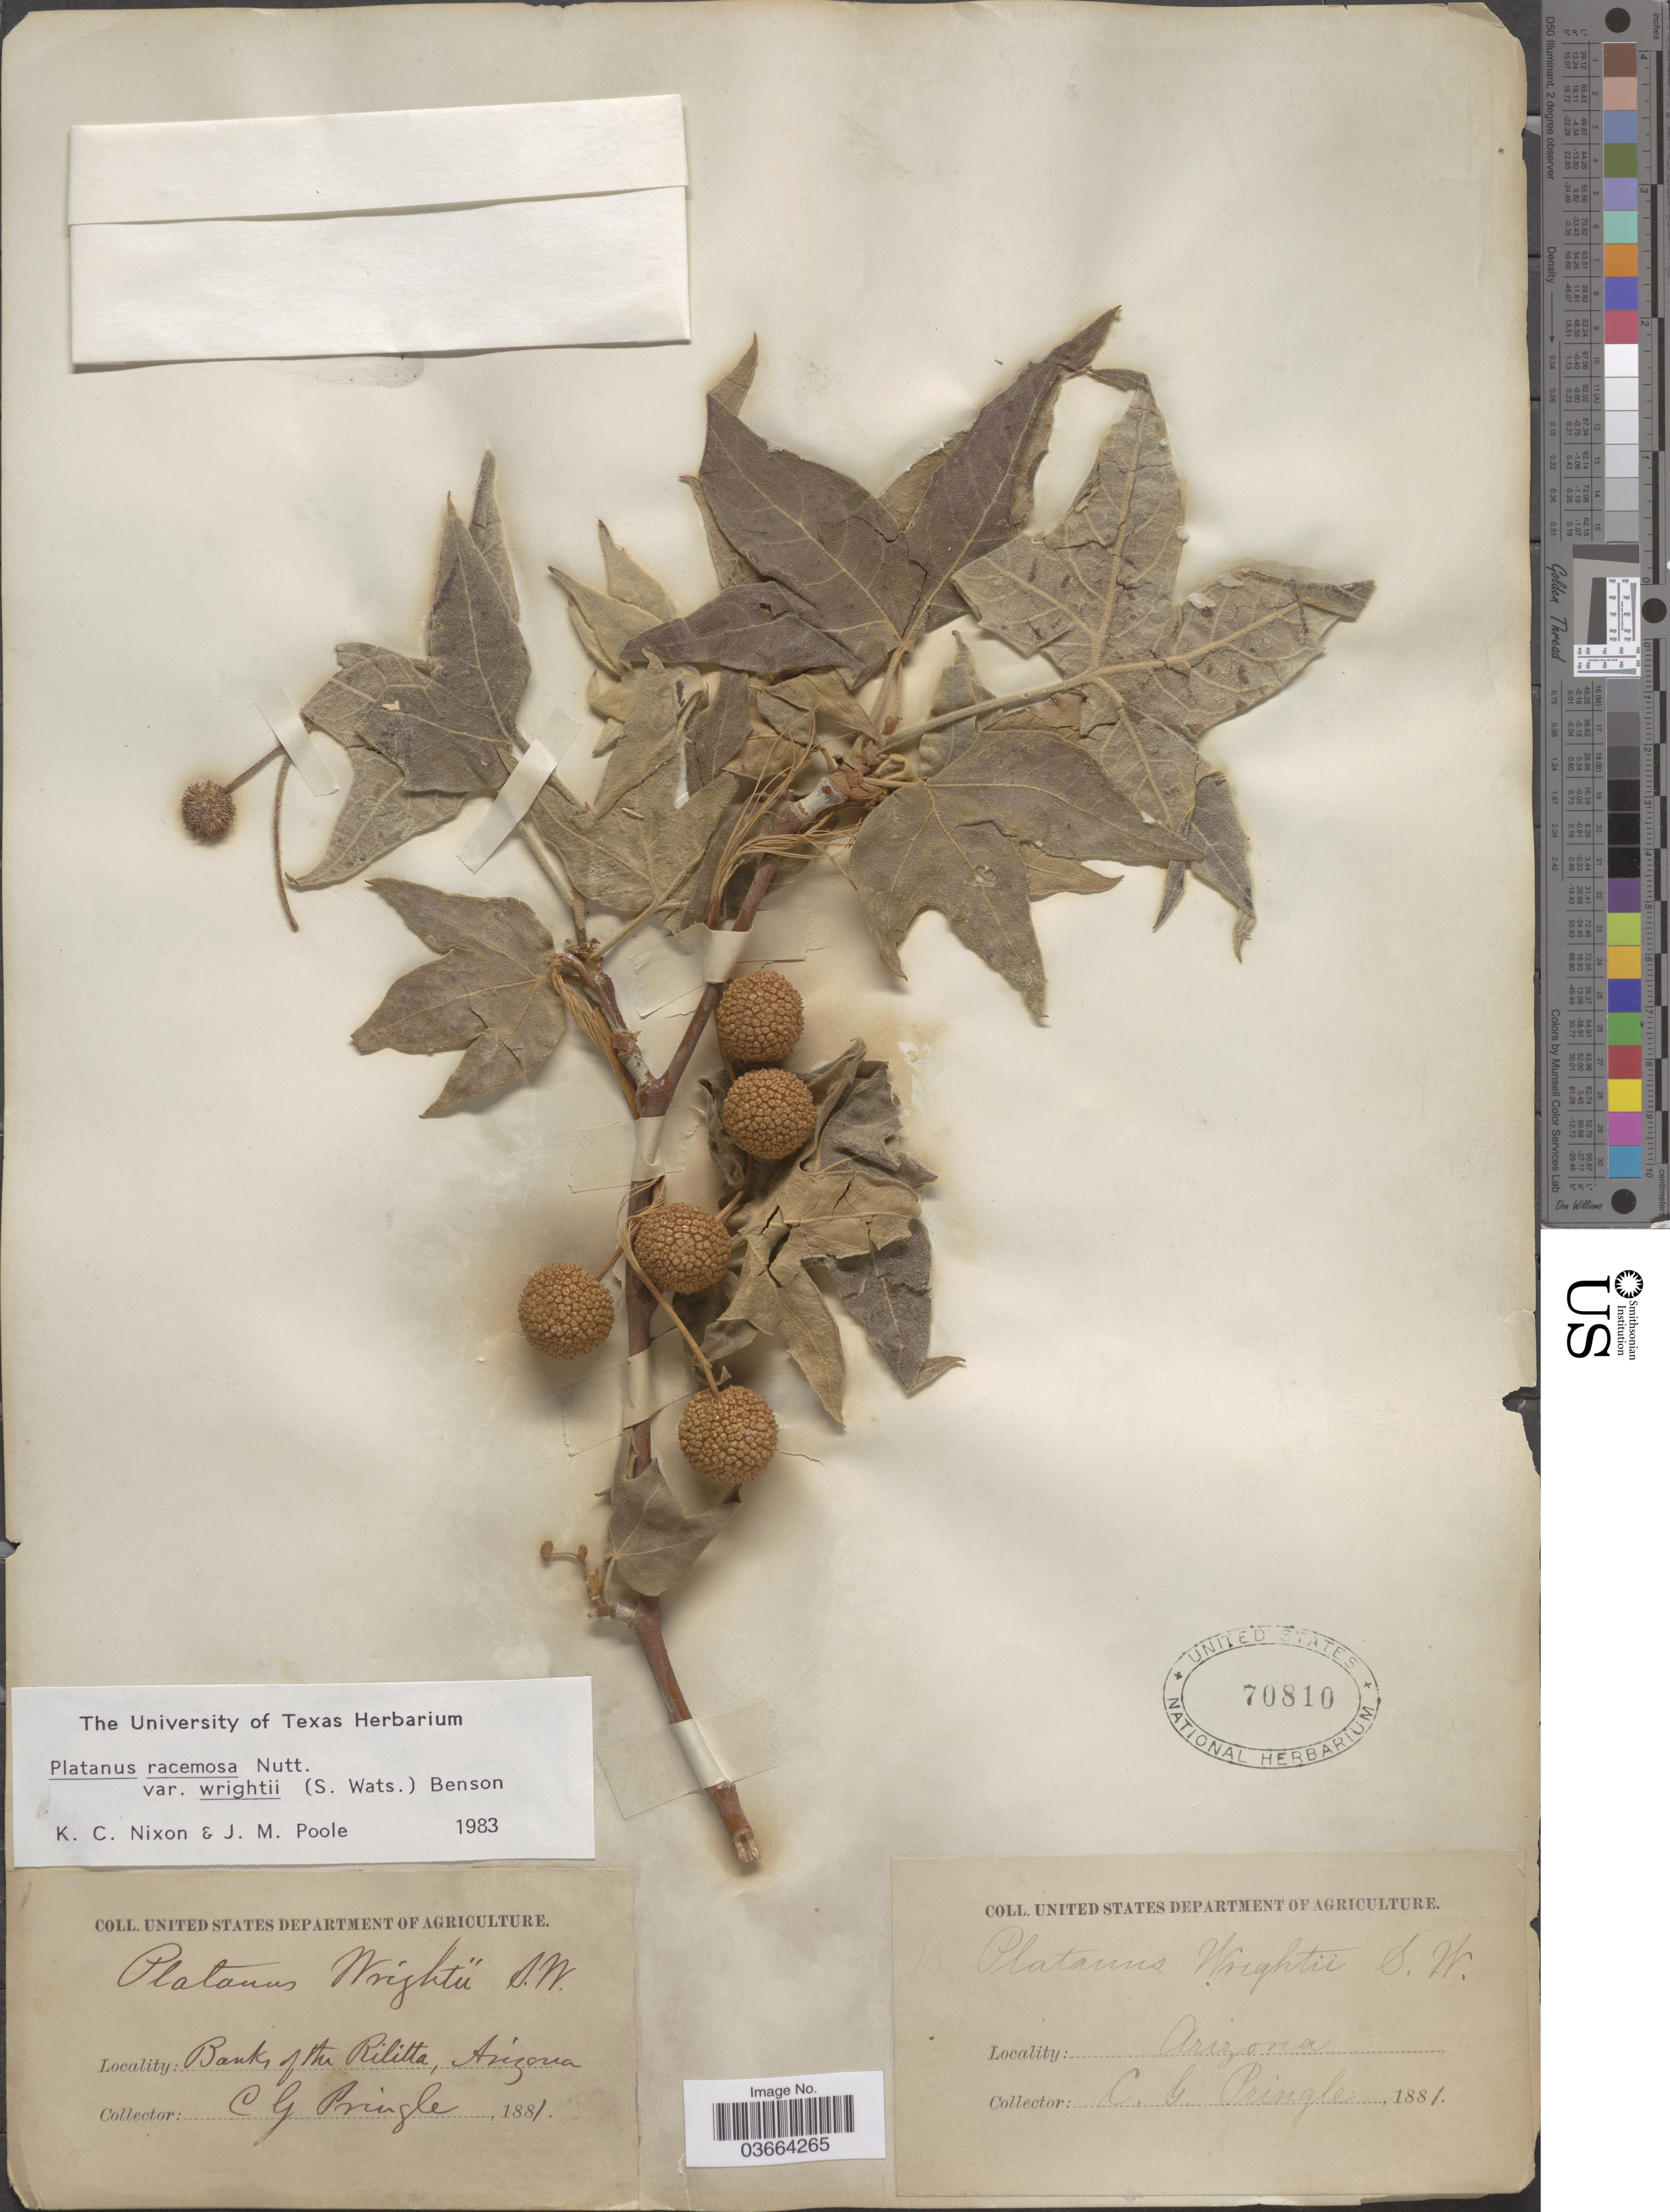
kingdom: Plantae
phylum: Tracheophyta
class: Magnoliopsida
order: Proteales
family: Platanaceae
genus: Platanus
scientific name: Platanus racemosa var. wrightii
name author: (S. Watson) L.D. Benson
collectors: C. G. Pringle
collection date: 1881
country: United States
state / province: Arizona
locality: Banks of the Rilitta.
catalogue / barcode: US 70810